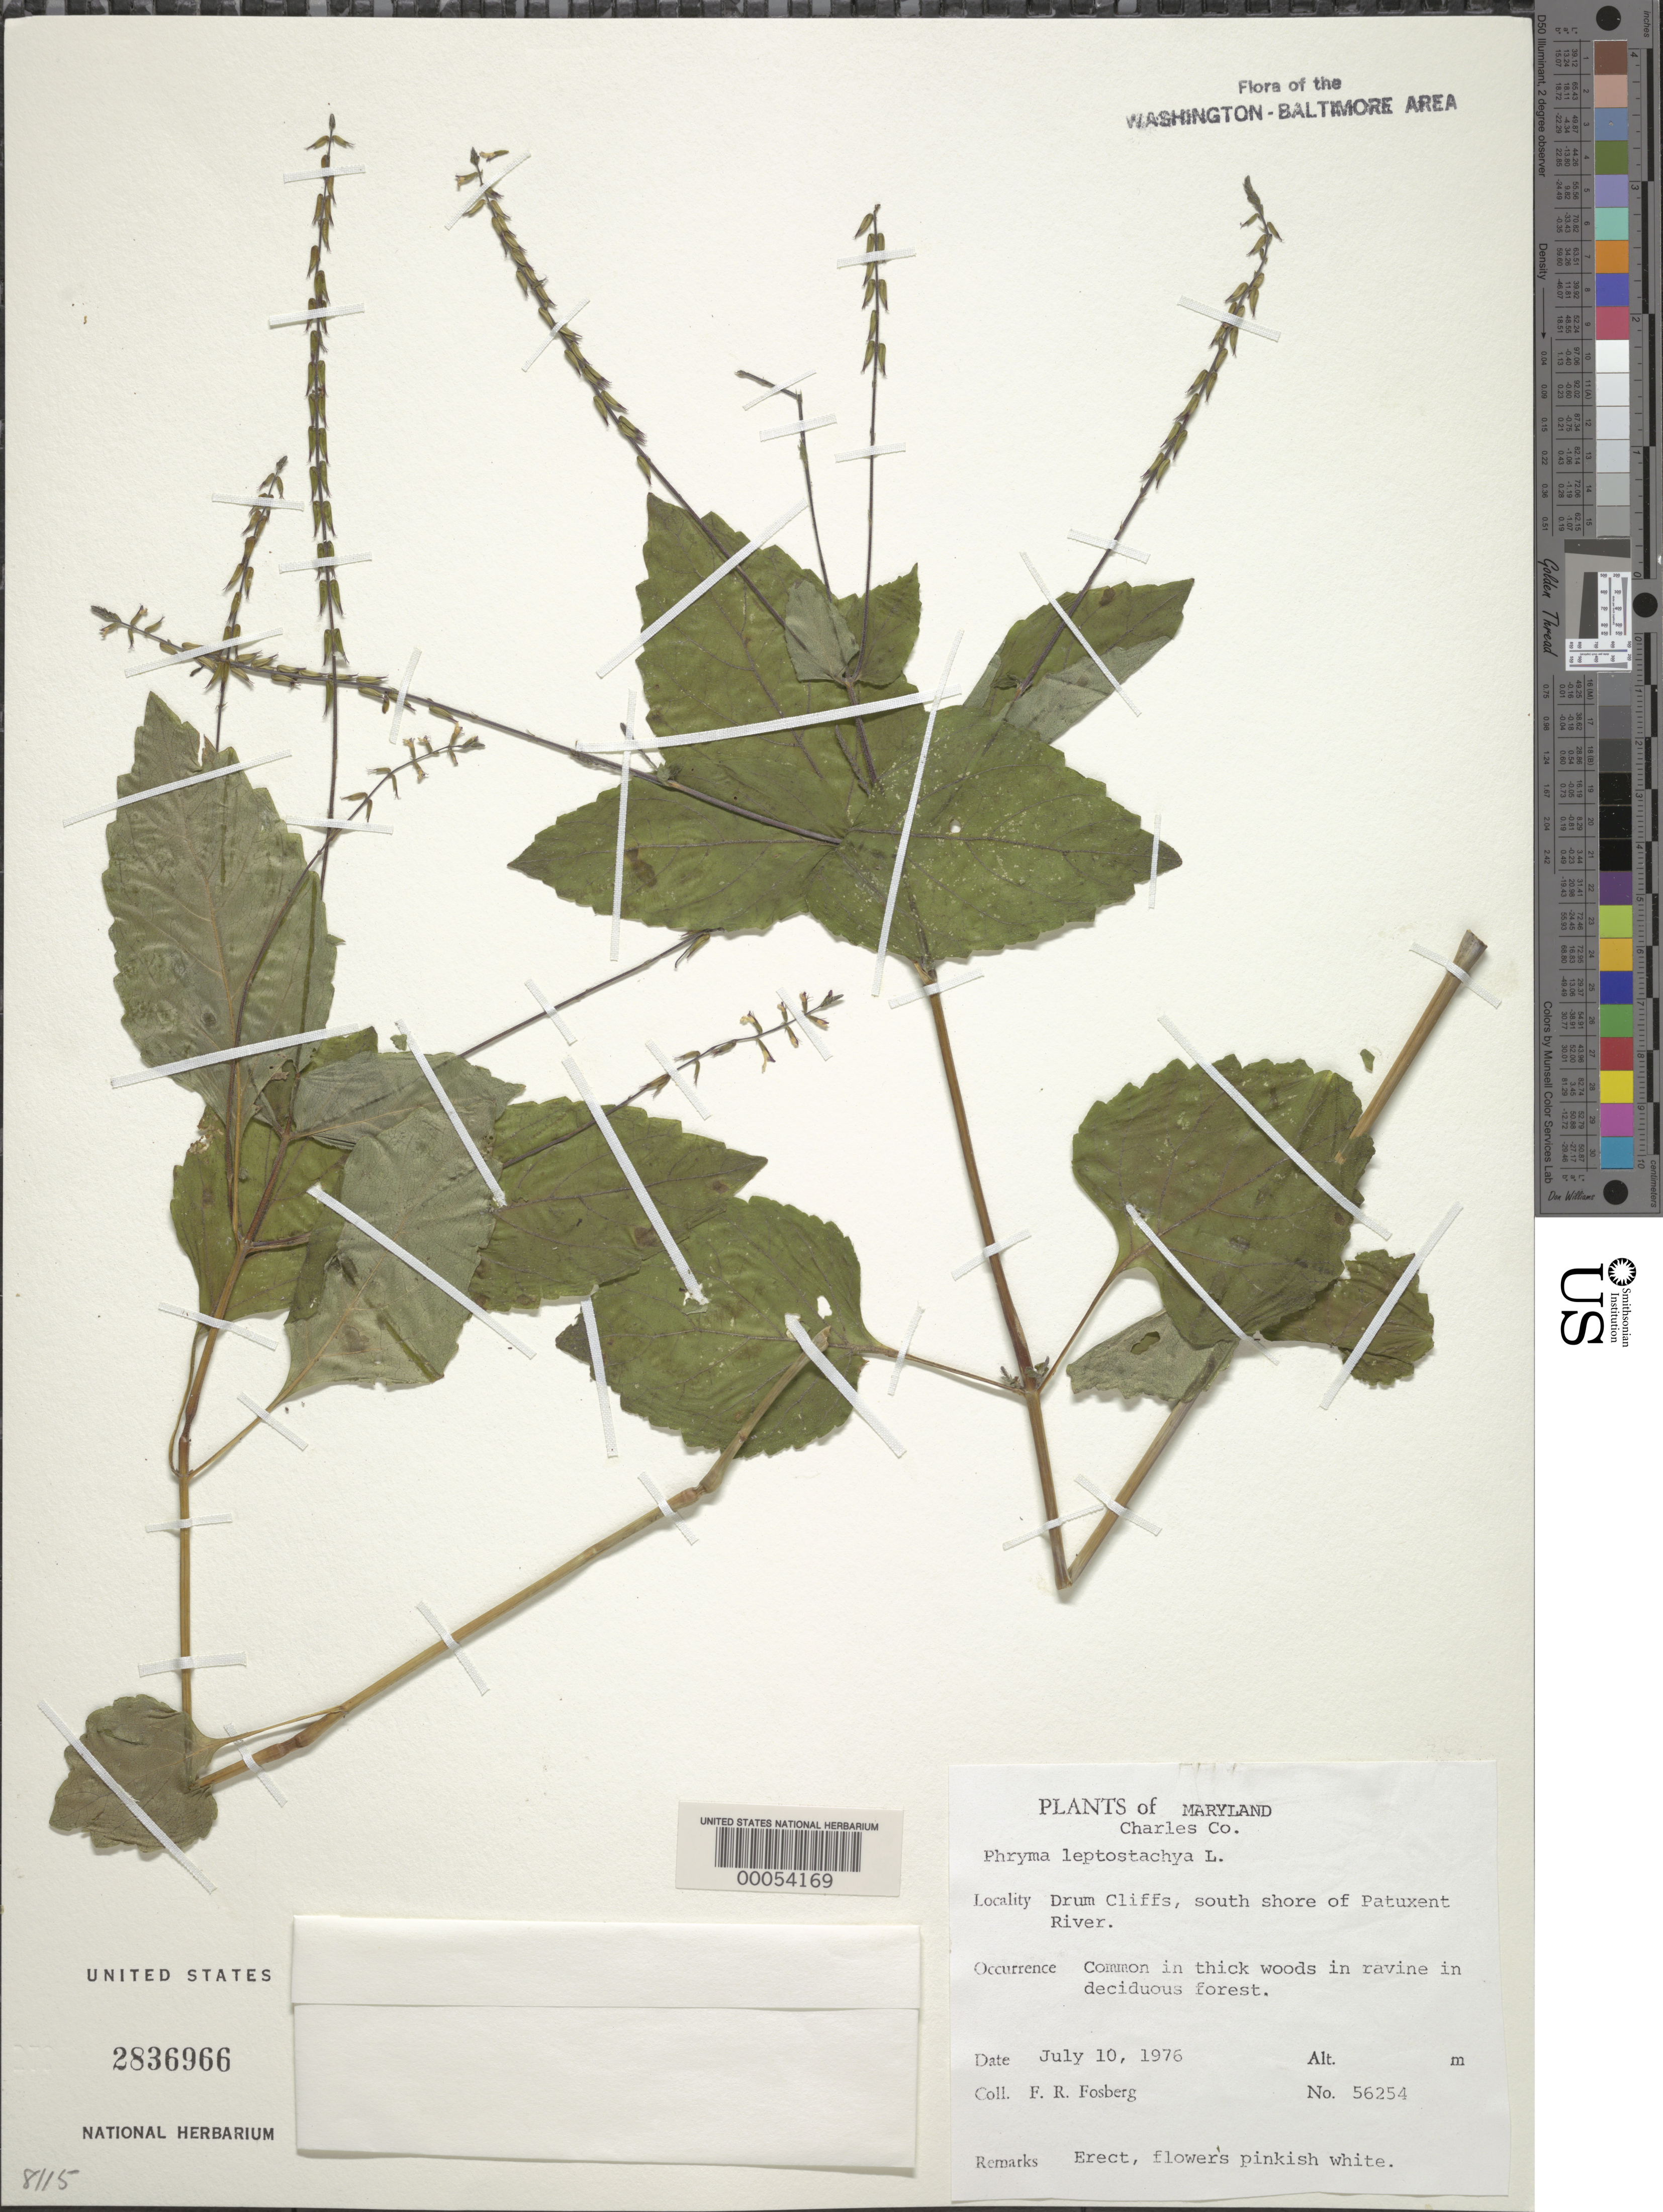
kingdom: Plantae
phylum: Tracheophyta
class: Magnoliopsida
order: Lamiales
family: Phrymaceae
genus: Phryma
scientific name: Phryma leptostachya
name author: L.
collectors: F. R. Fosberg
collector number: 56254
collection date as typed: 10 Jul 1976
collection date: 1976-07-10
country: United States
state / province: Maryland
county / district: Charles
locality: Drum cliffs, south shore of patuxent river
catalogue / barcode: US 2836966